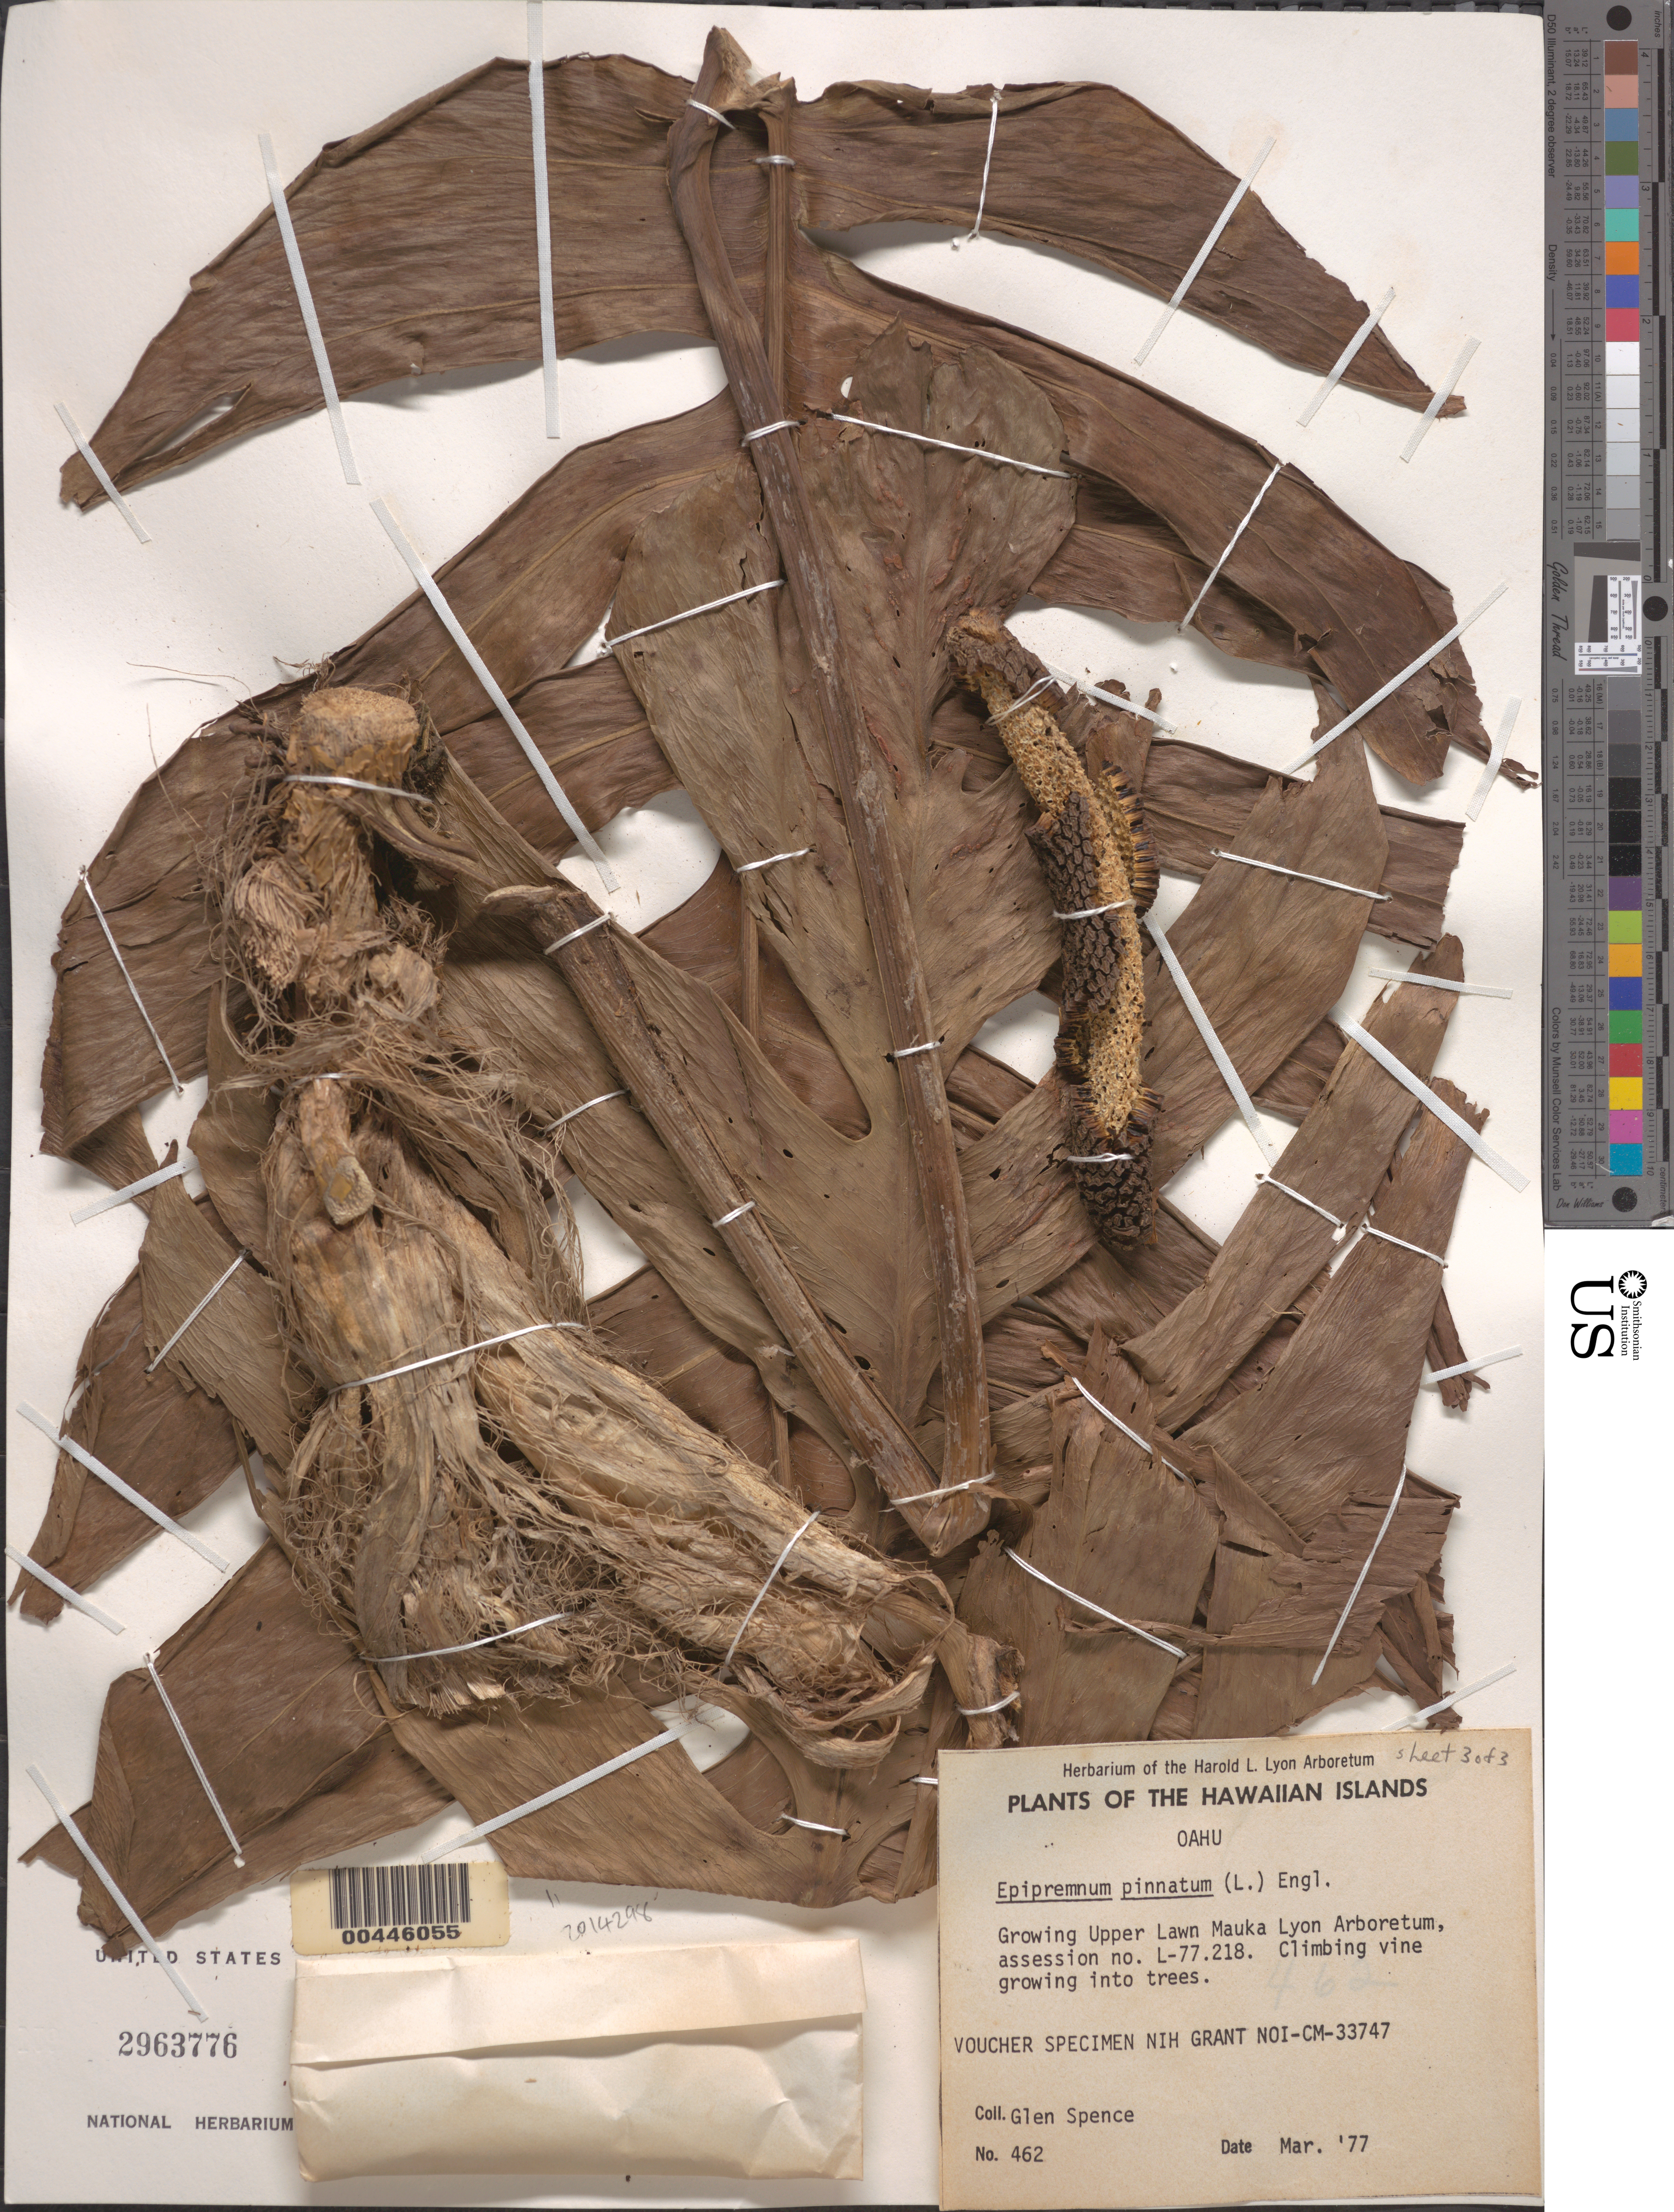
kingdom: Plantae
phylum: Tracheophyta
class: Liliopsida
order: Alismatales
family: Araceae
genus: Epipremnum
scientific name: Epipremnum pinnatum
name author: (L.) Engl.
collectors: G. Spence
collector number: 462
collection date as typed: Mar 1977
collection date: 1977-03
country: United States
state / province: Hawaii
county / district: Honolulu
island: Oahu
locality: Upper Lawn Mauka, H.L. Lyon Arboretum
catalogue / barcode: US 2963776